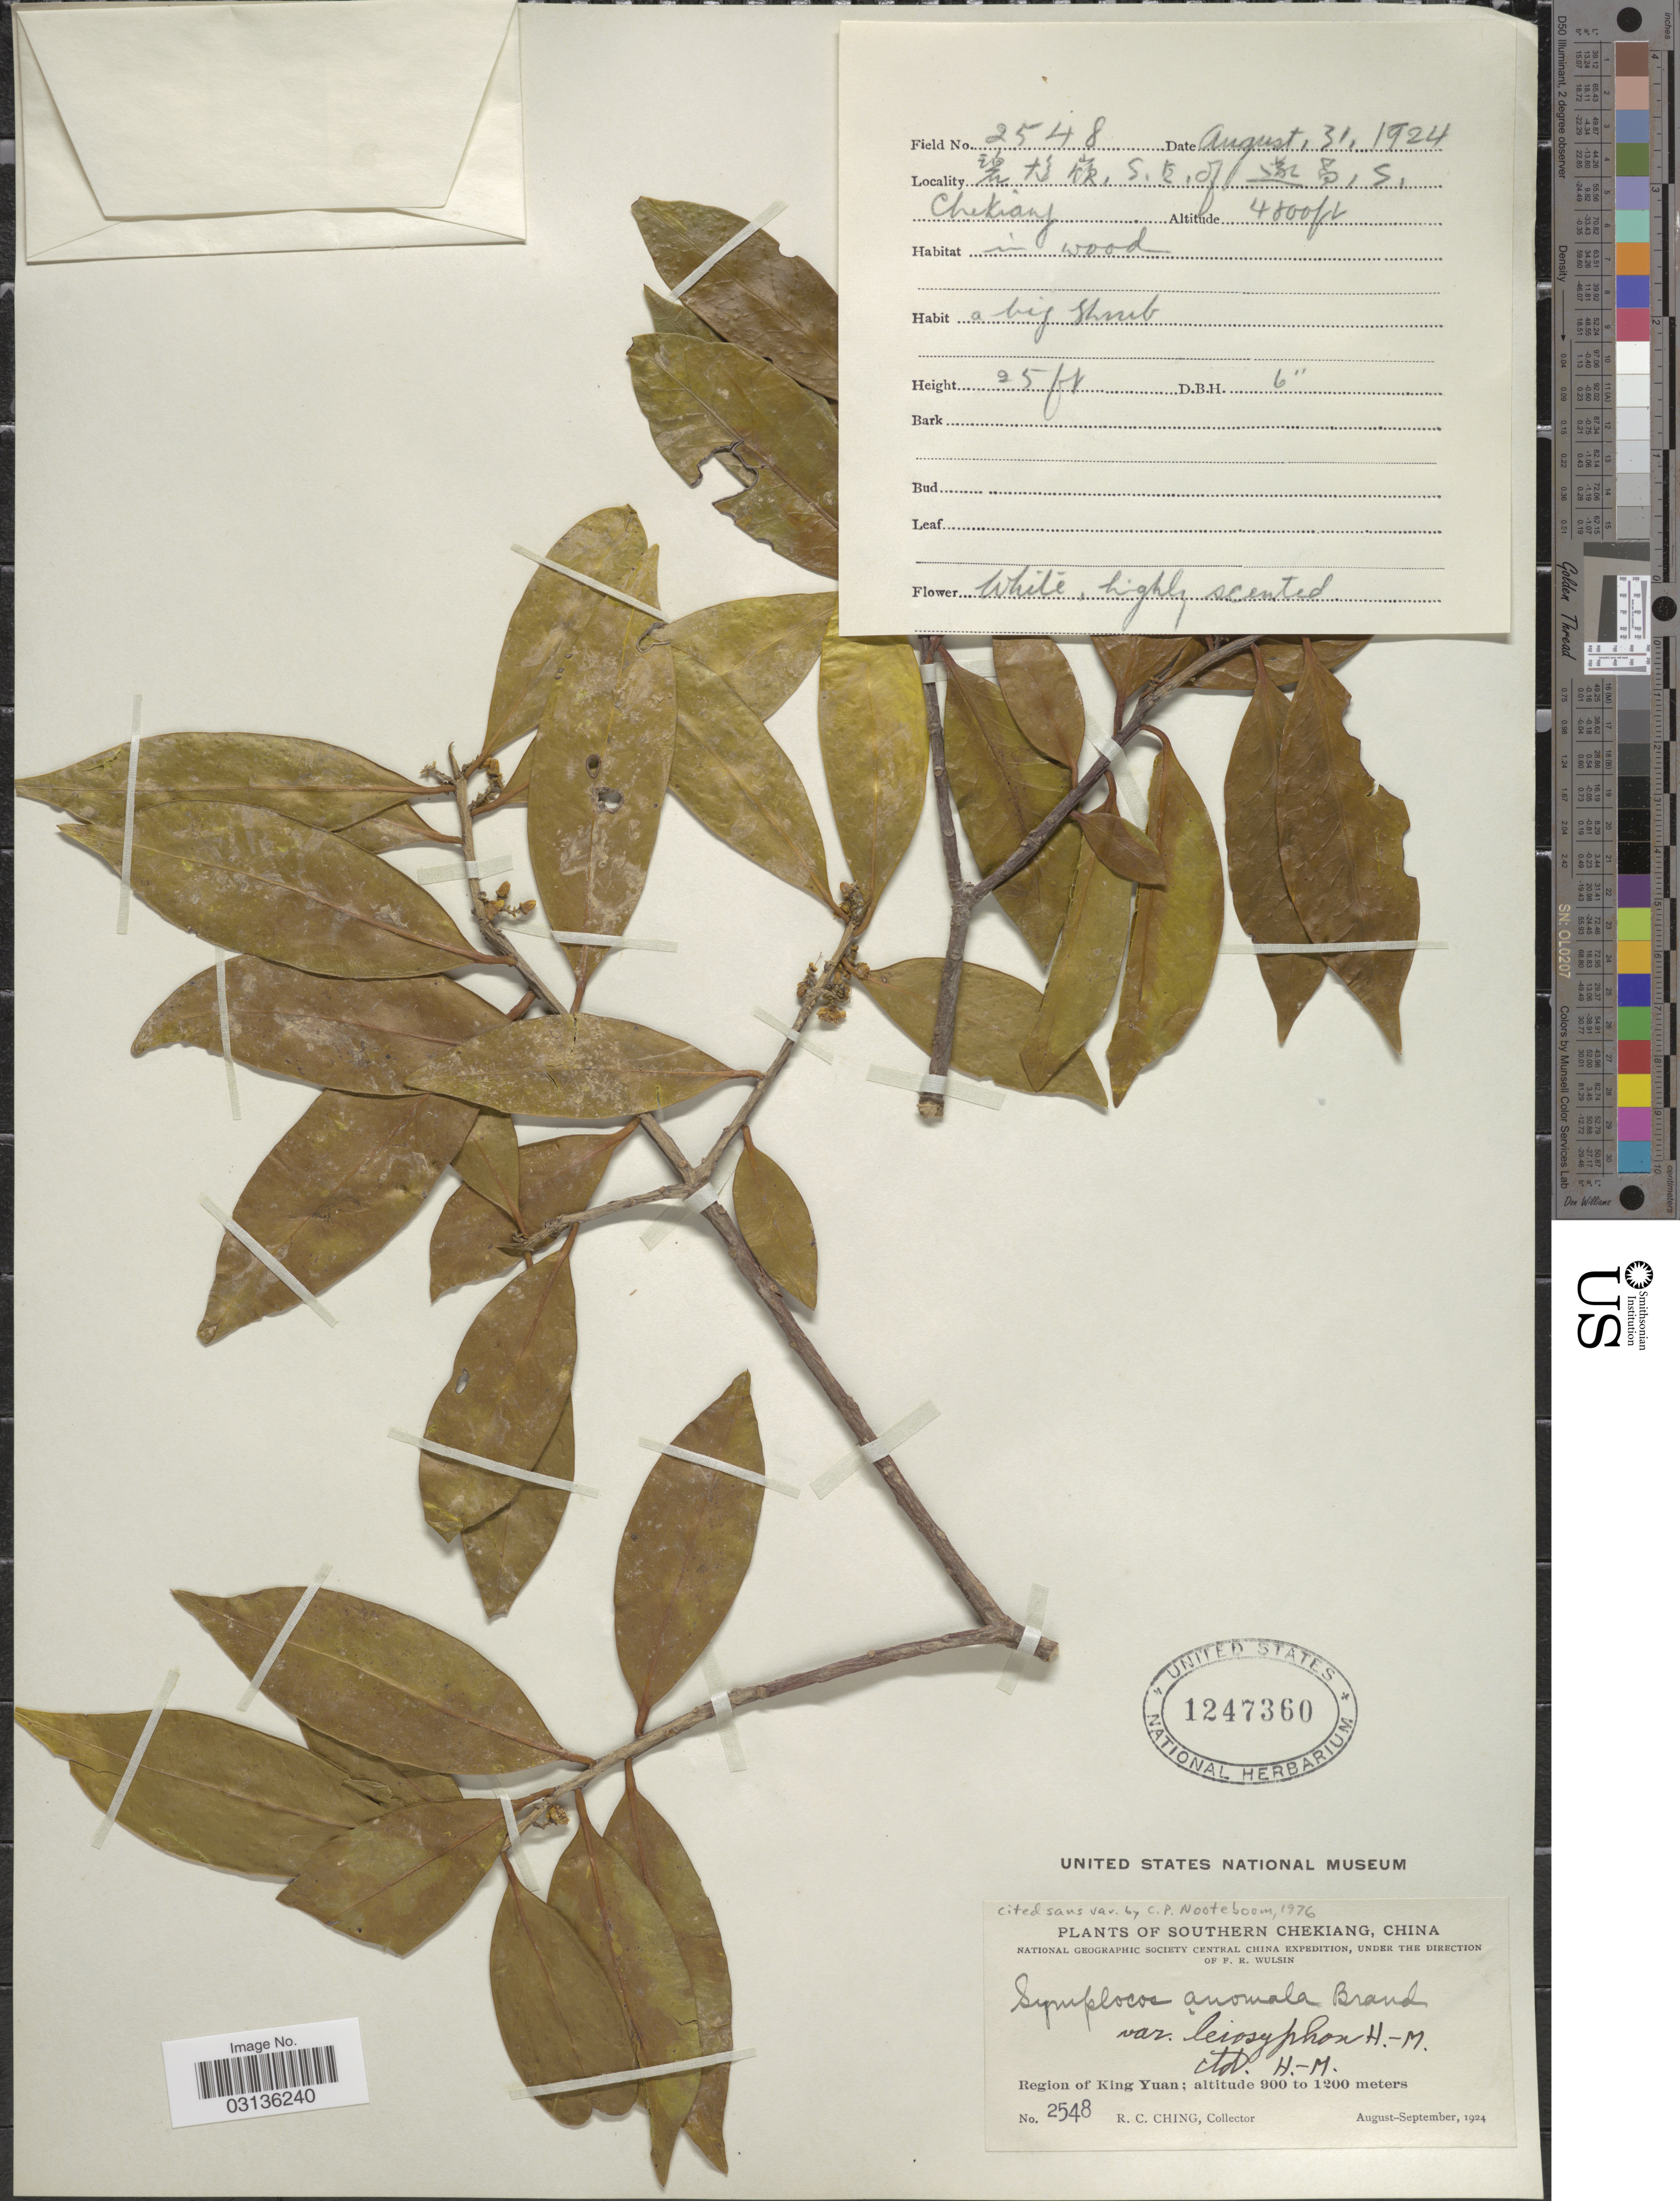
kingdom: Plantae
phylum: Tracheophyta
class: Magnoliopsida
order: Ericales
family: Symplocaceae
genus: Symplocos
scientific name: Symplocos anomala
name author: Brand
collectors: R. C. Ching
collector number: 2548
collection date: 1924-08-31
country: China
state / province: Zhejiang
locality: Southern Chekiang. Region of King Yuan.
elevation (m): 1219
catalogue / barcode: US 1247360